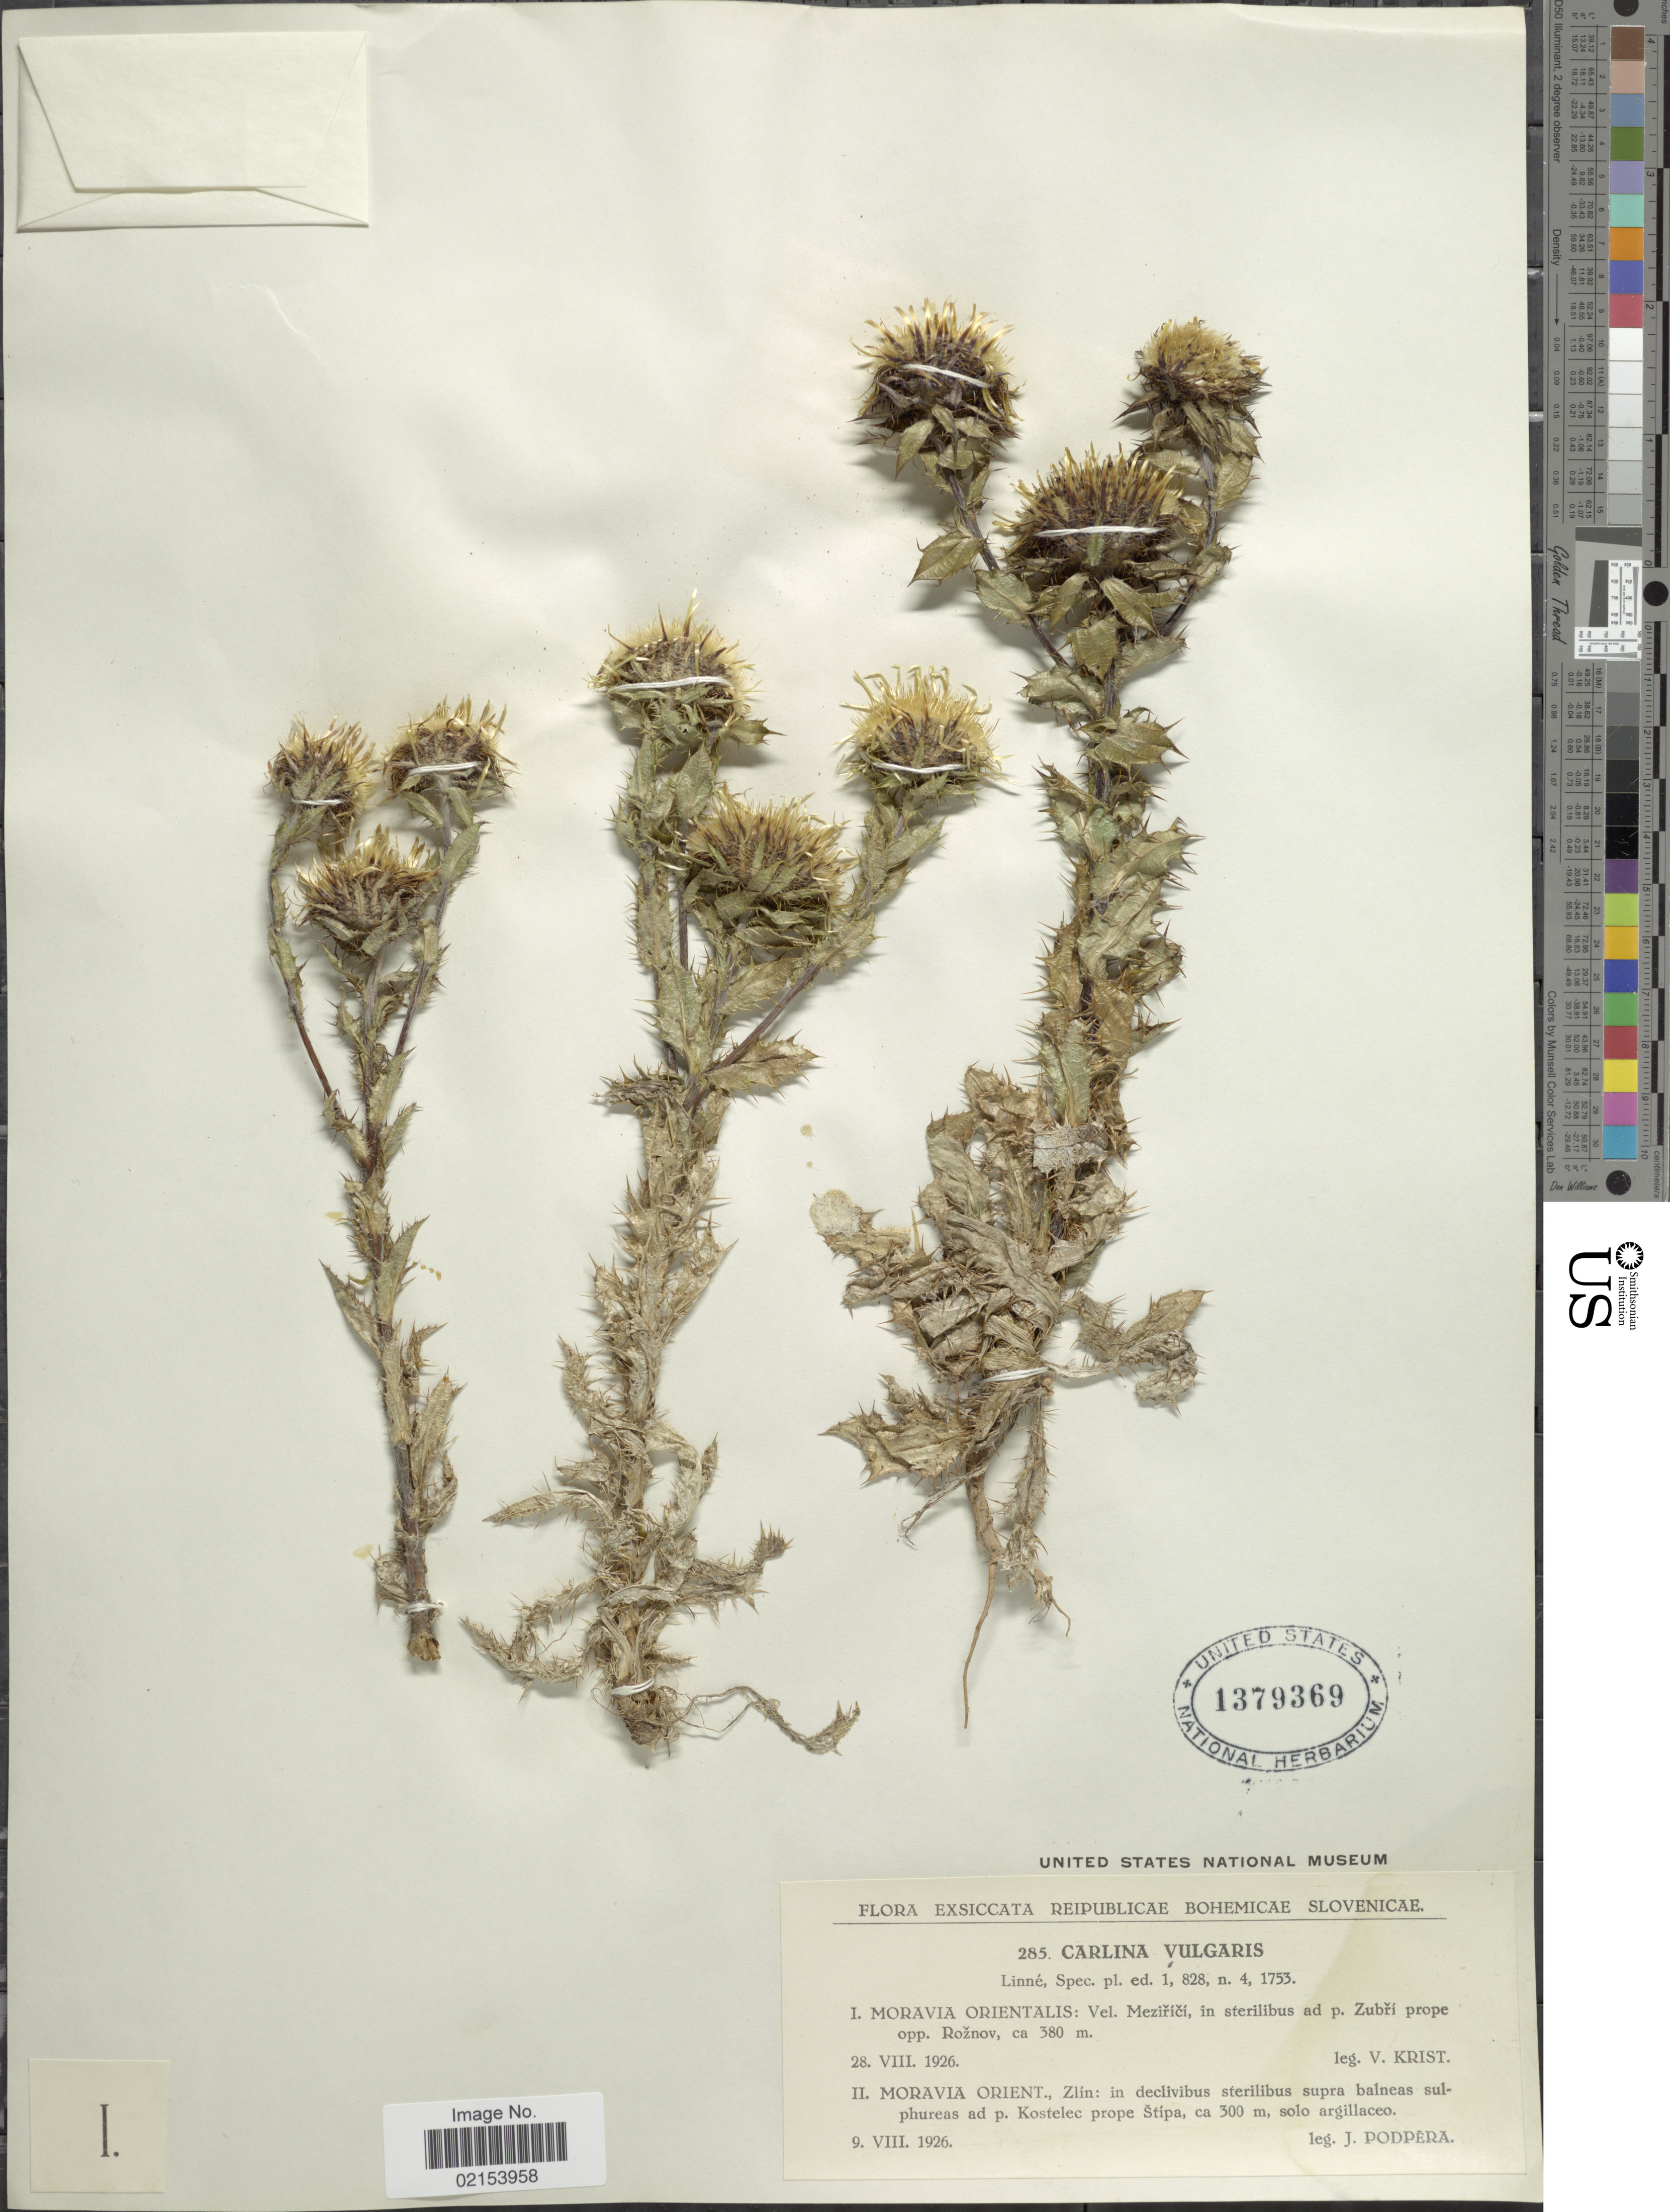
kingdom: Plantae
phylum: Tracheophyta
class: Magnoliopsida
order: Asterales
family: Asteraceae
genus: Carlina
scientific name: Carlina vulgaris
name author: L.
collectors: V. Krist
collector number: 285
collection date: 1926-08-28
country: Czechia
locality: Moravia Orientalis: Vel. Mezirici, ad. p. Zubri porpe opp. Roznov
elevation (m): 380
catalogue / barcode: US 1379369